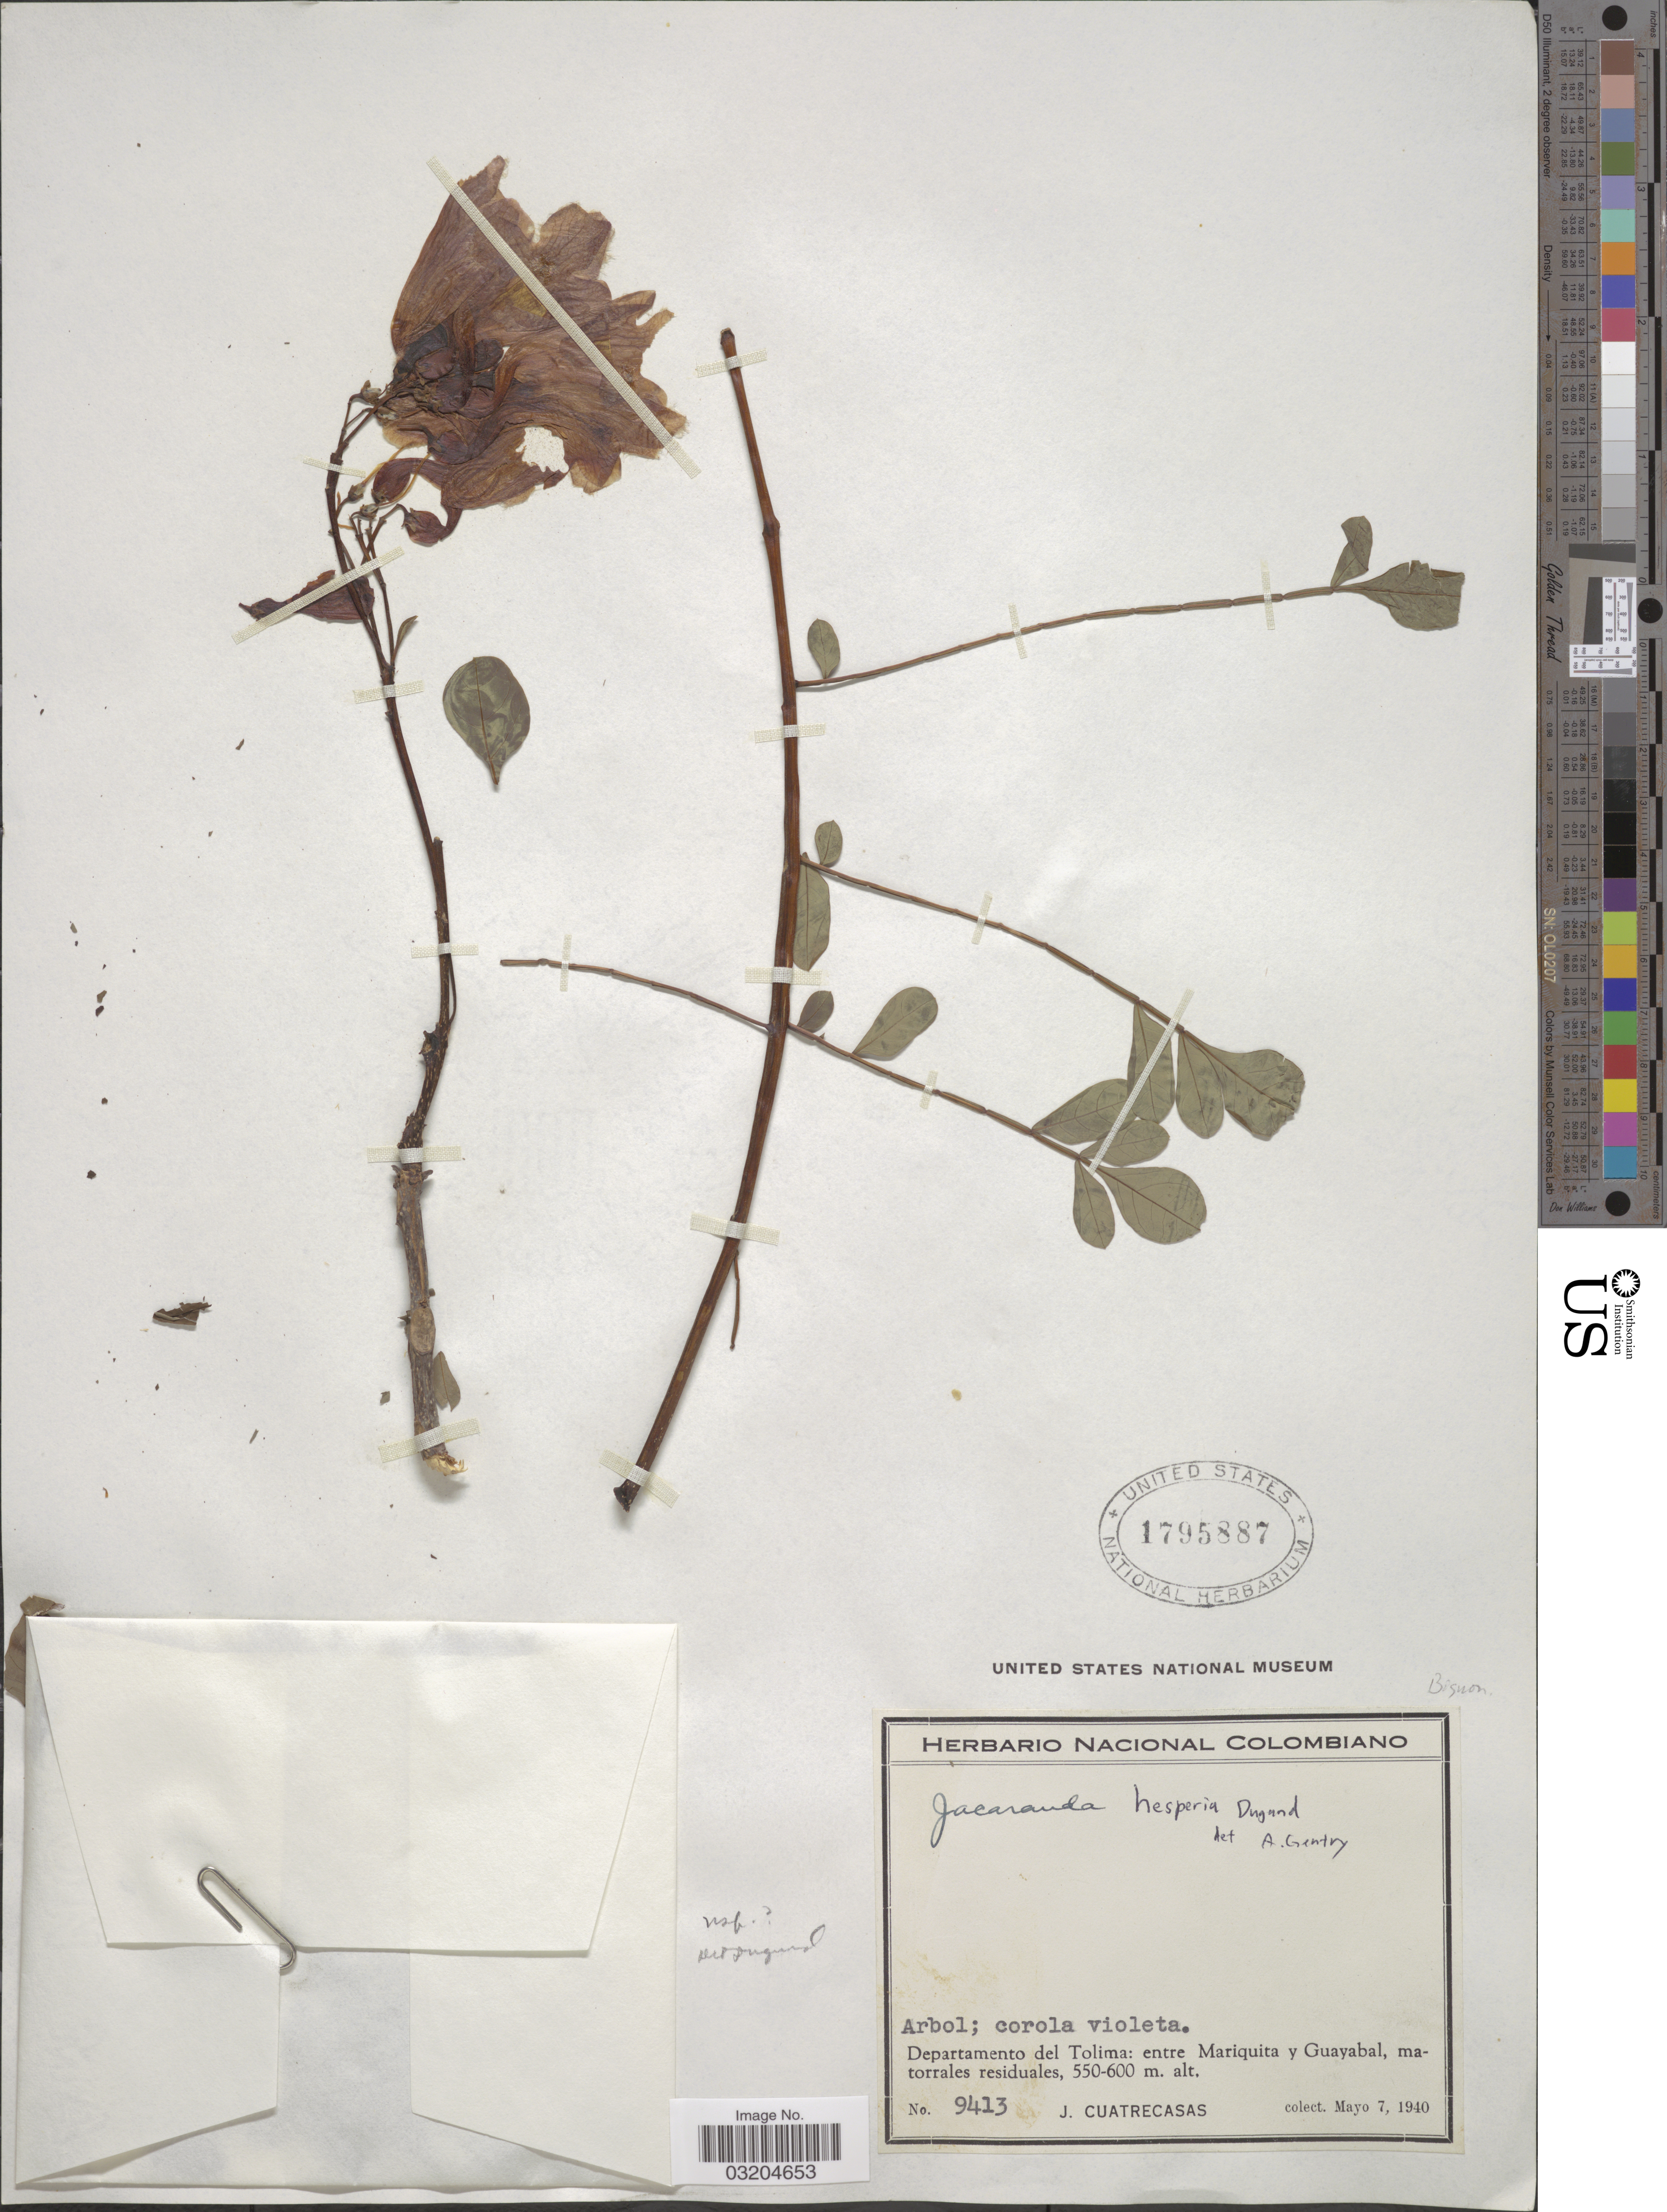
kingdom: Plantae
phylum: Tracheophyta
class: Magnoliopsida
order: Lamiales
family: Bignoniaceae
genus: Jacaranda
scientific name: Jacaranda hesperia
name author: Dugand G.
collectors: J. Cuatrecasas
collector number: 9413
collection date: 1940-05-07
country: Colombia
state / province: Tolima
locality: Departamento del Tolima: entre Mariquita y Guayabal.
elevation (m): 550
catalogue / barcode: US 1795887